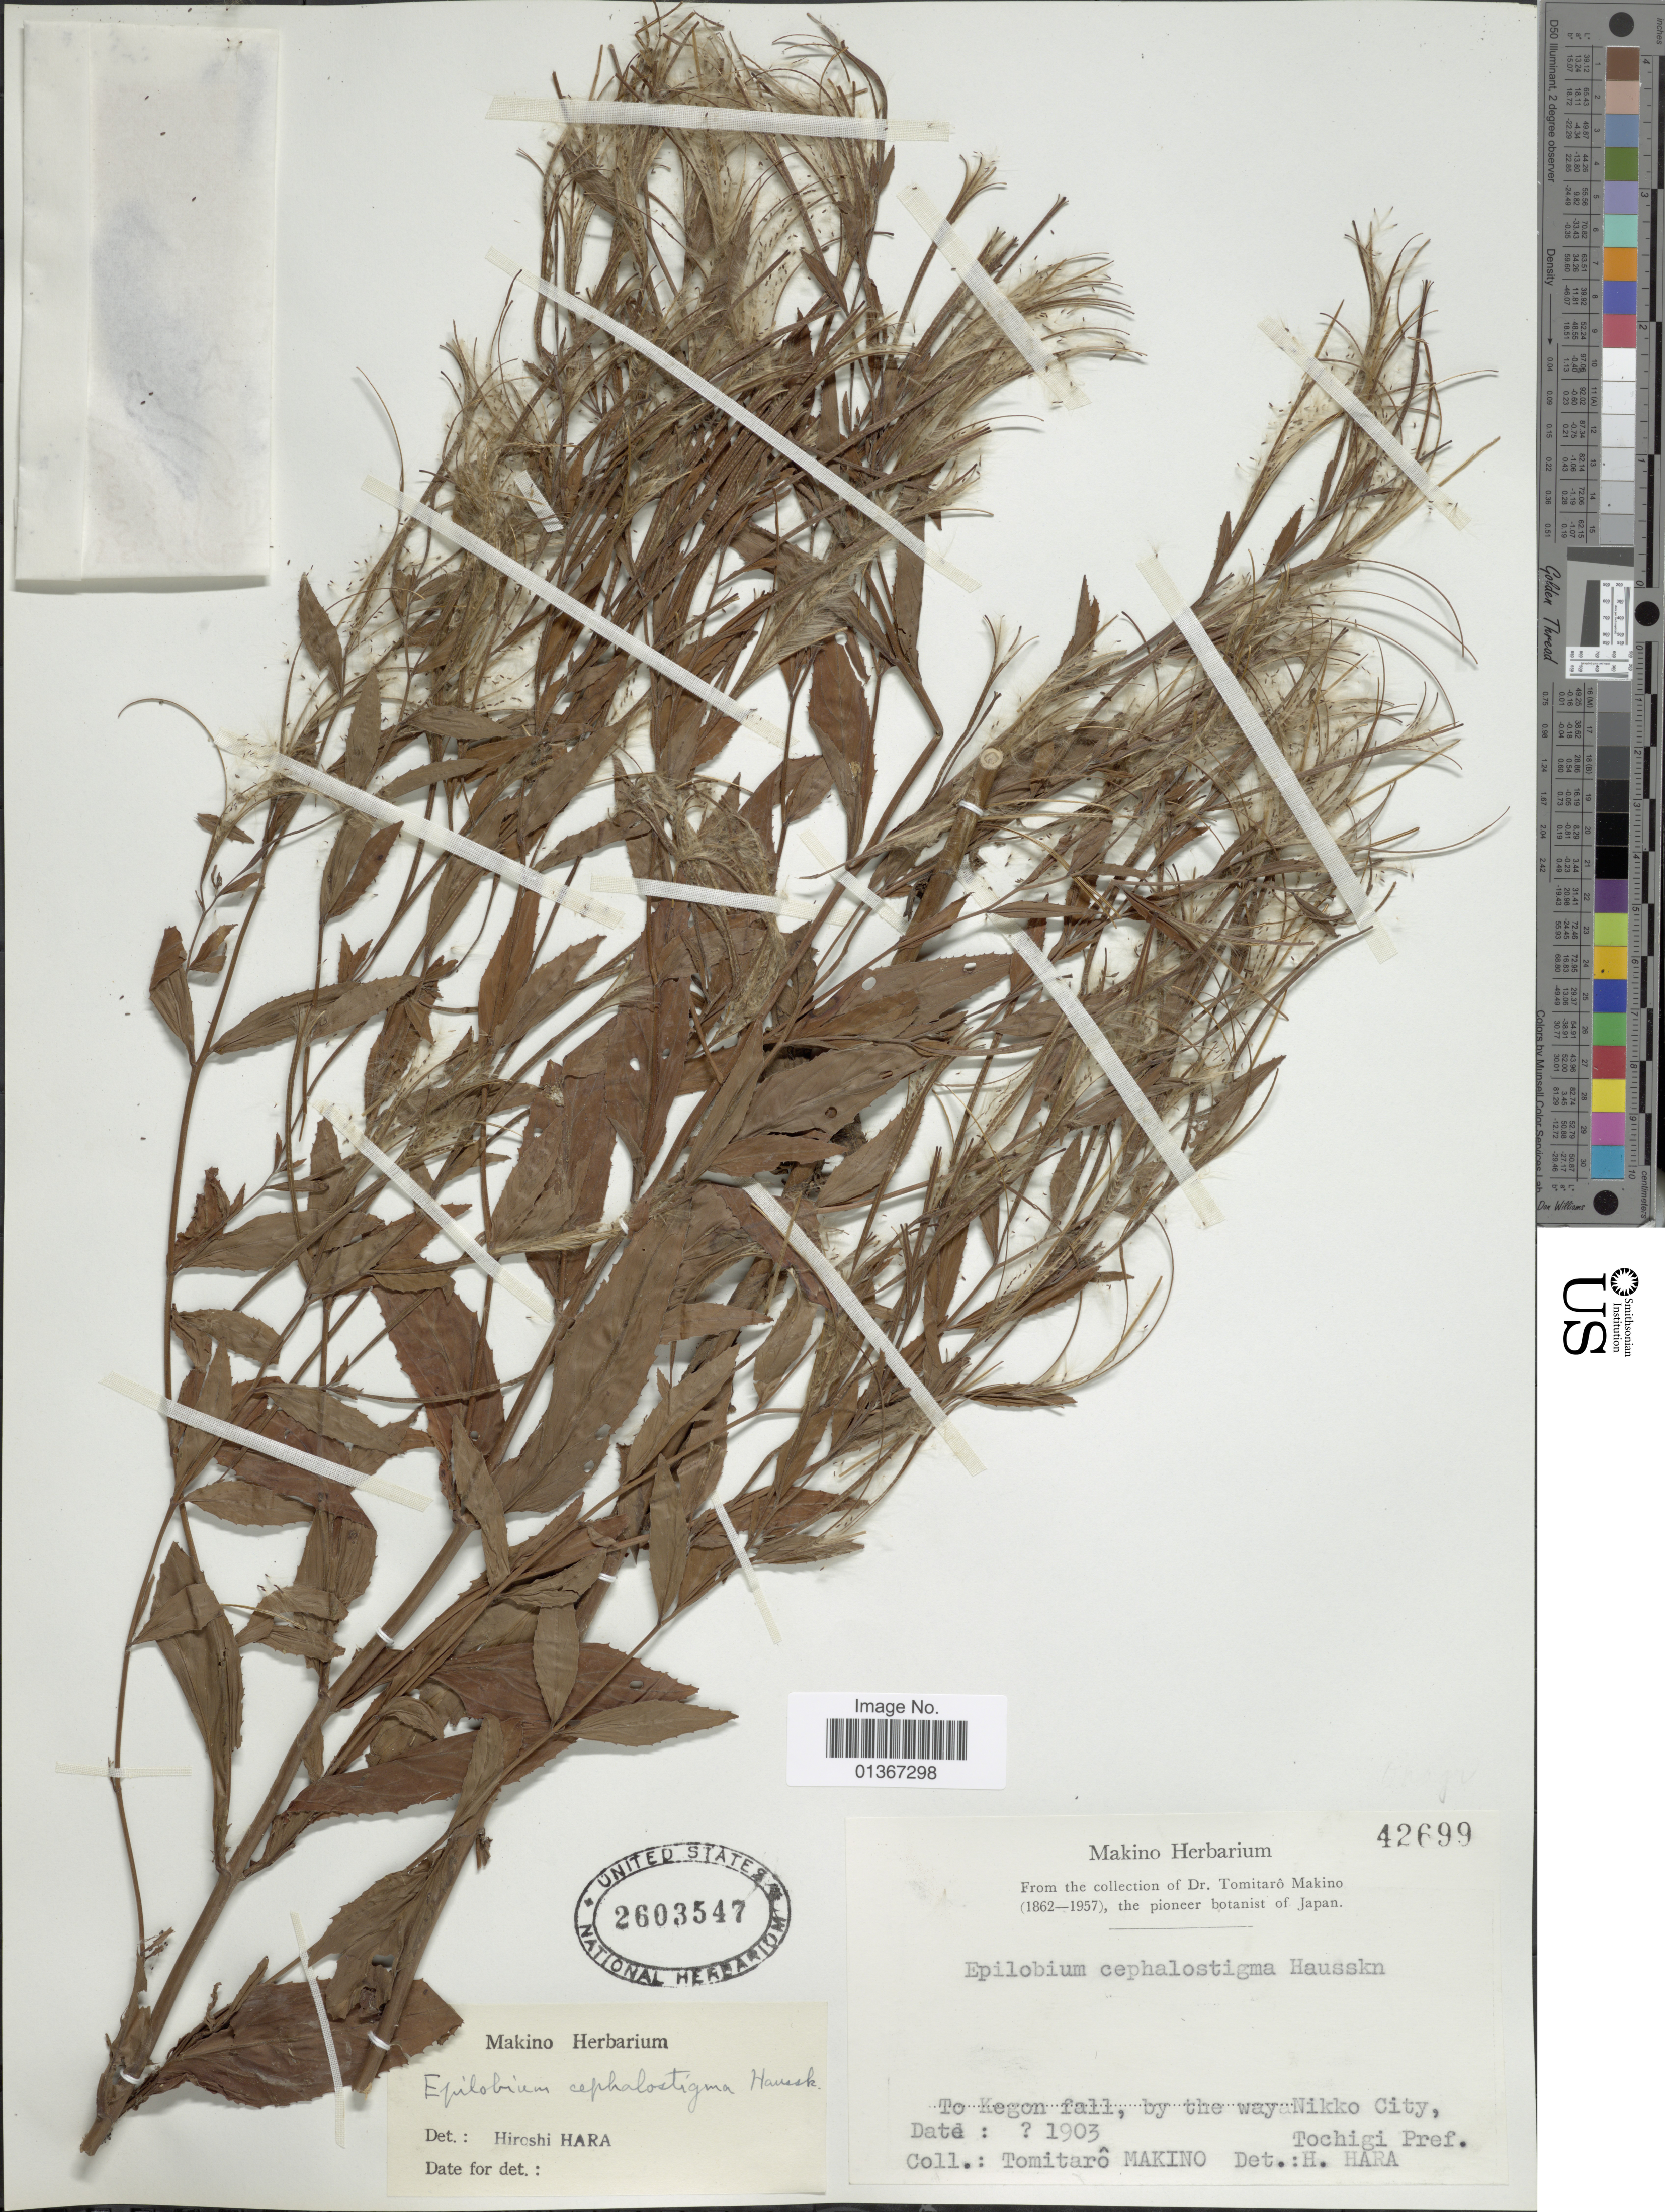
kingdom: Plantae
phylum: Tracheophyta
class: Magnoliopsida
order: Myrtales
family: Onagraceae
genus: Epilobium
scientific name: Epilobium amurense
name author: Hausskn.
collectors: T. Makino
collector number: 42699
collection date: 1903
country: Japan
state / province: Totigi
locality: To Kegon fall, by the way Nikko City, Tochigi Pref.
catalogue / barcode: US 2603547